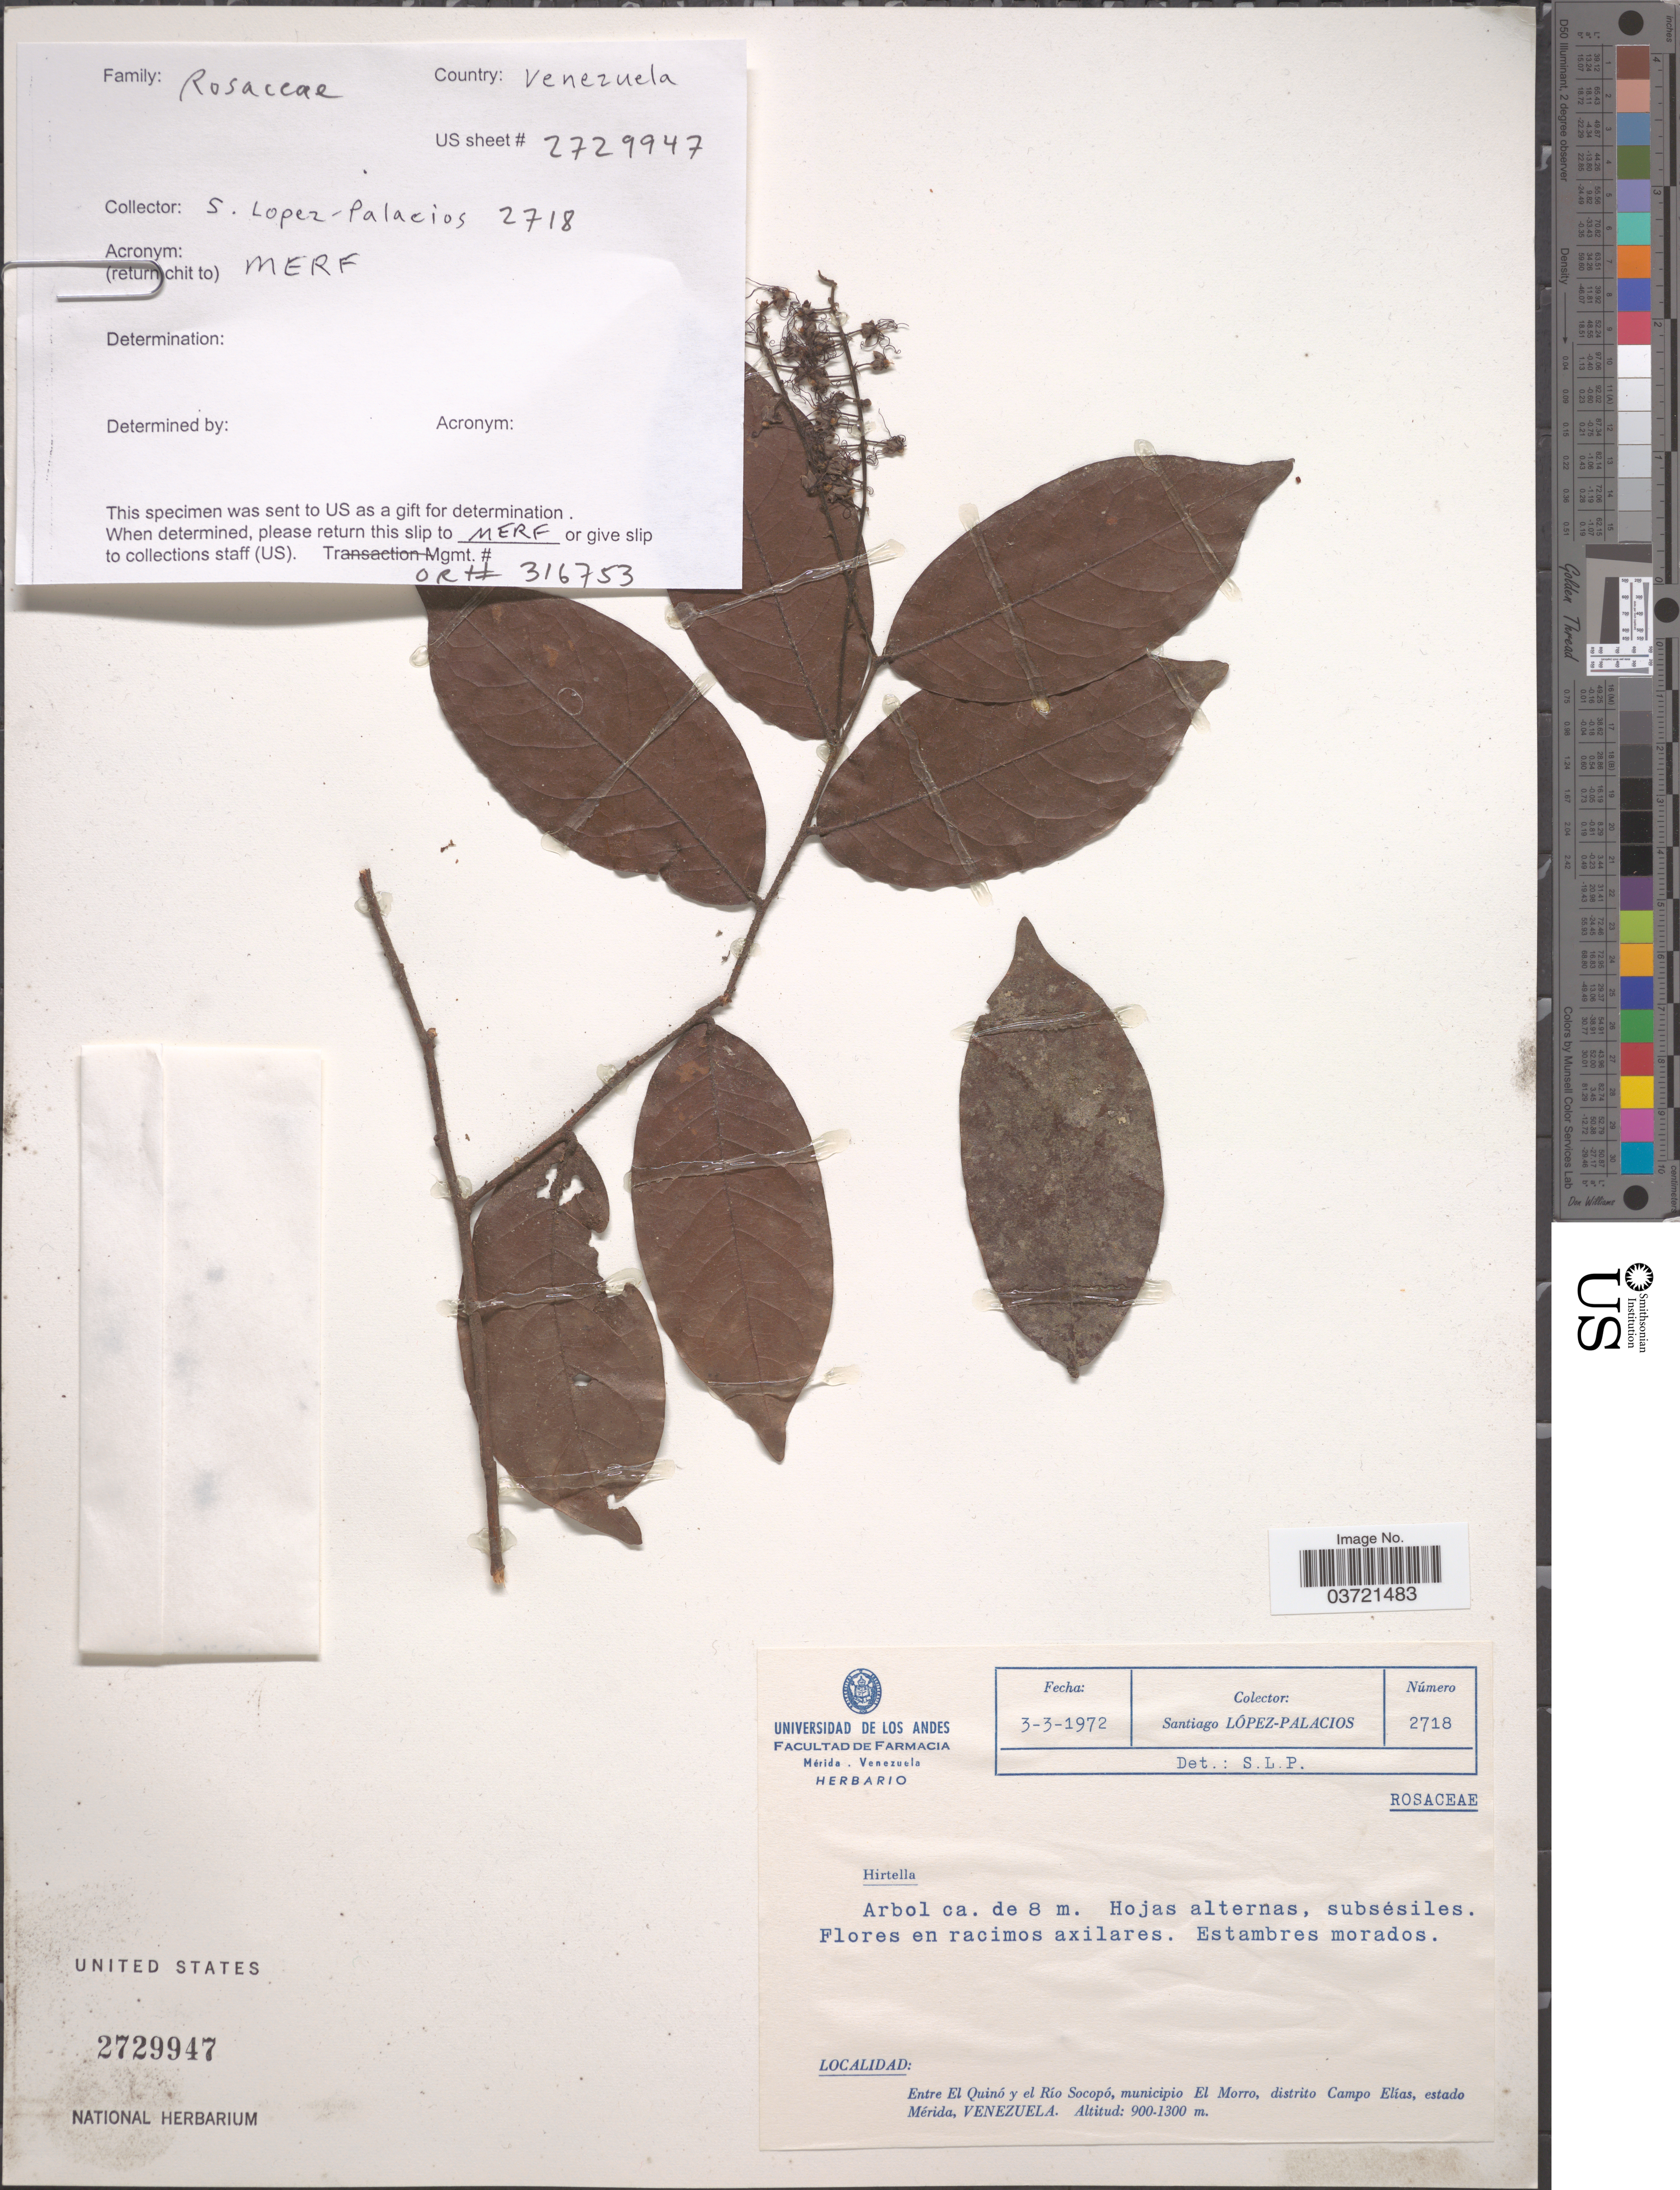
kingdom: Plantae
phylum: Tracheophyta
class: Magnoliopsida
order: Malpighiales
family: Chrysobalanaceae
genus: Hirtella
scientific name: Hirtella sp.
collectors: S. López-Palacios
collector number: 2718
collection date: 1972-03-03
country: Venezuela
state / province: Merida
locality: Entre El Quinó y el Río Socopó, municipio El Morro, distrito Campo Elías.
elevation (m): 900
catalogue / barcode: US 2729947